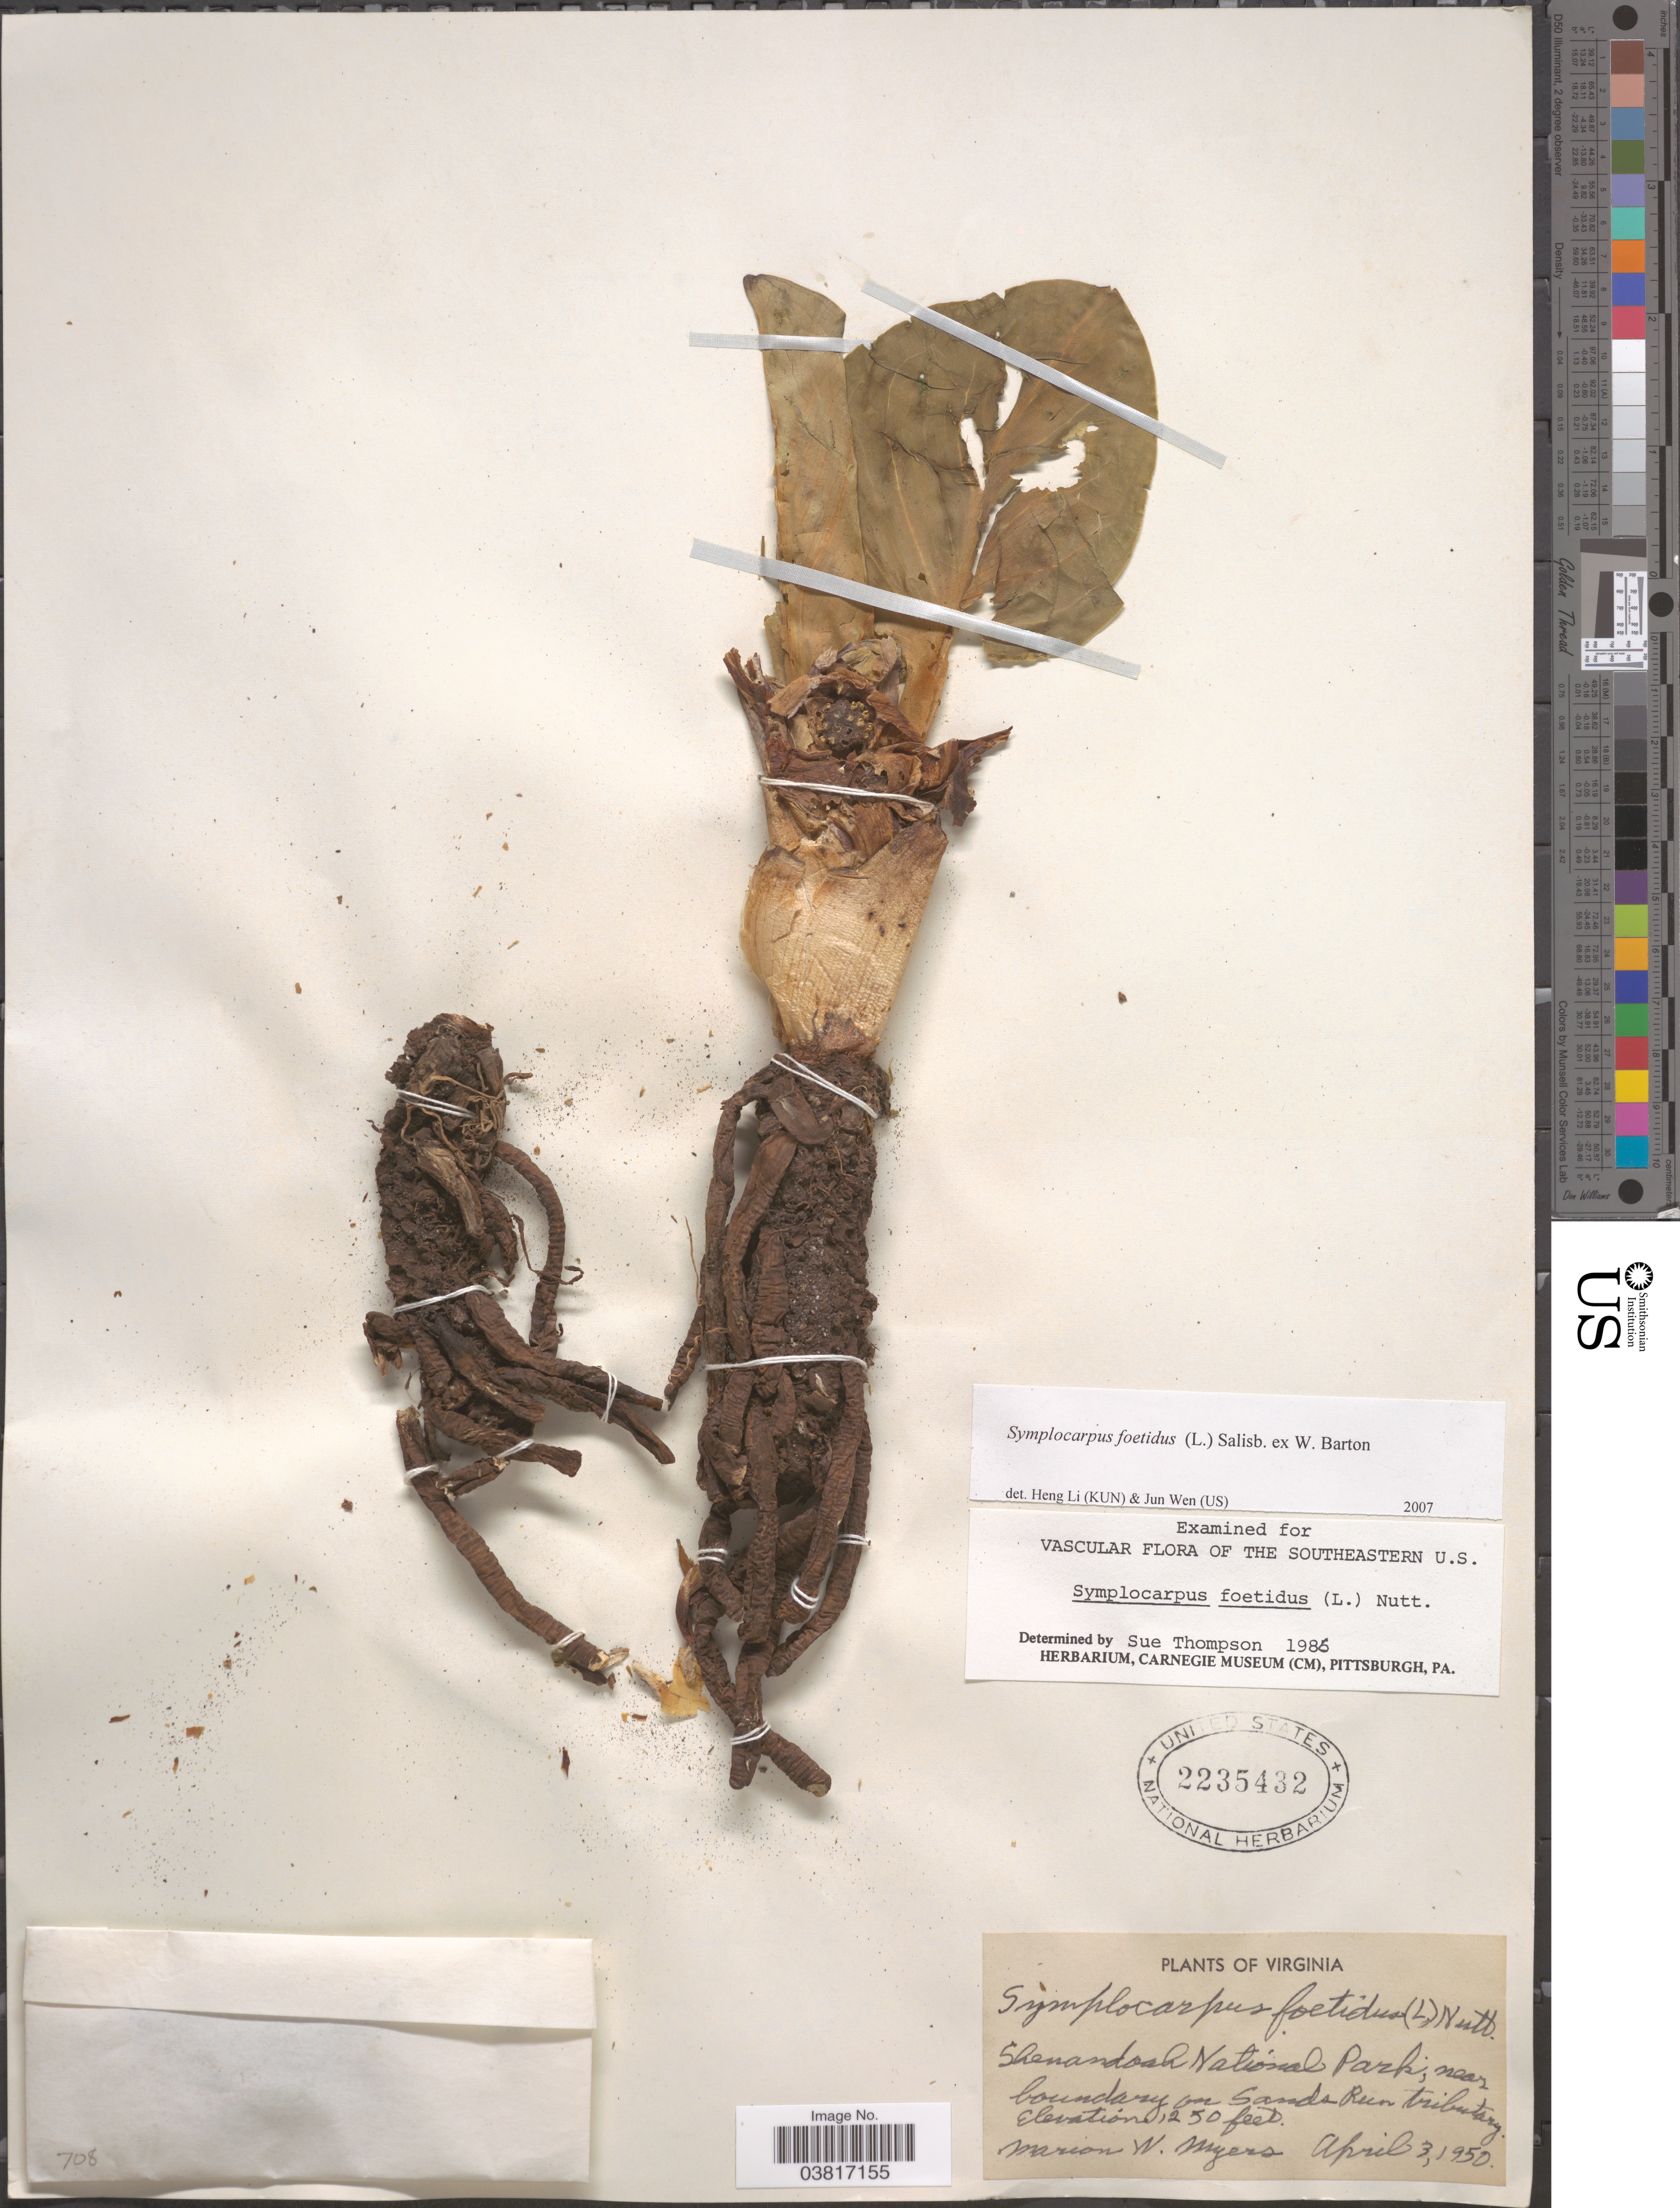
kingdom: Plantae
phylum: Tracheophyta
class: Liliopsida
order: Alismatales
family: Araceae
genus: Symplocarpus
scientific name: Symplocarpus foetidus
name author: (L.) W. Salisb. ex W.P.C. Barton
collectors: M. Myers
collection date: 1950-04-03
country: United States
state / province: Virginia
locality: Shenandoah National Park; near boundary on Sands Run tributary.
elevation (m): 381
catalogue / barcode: US 2235432